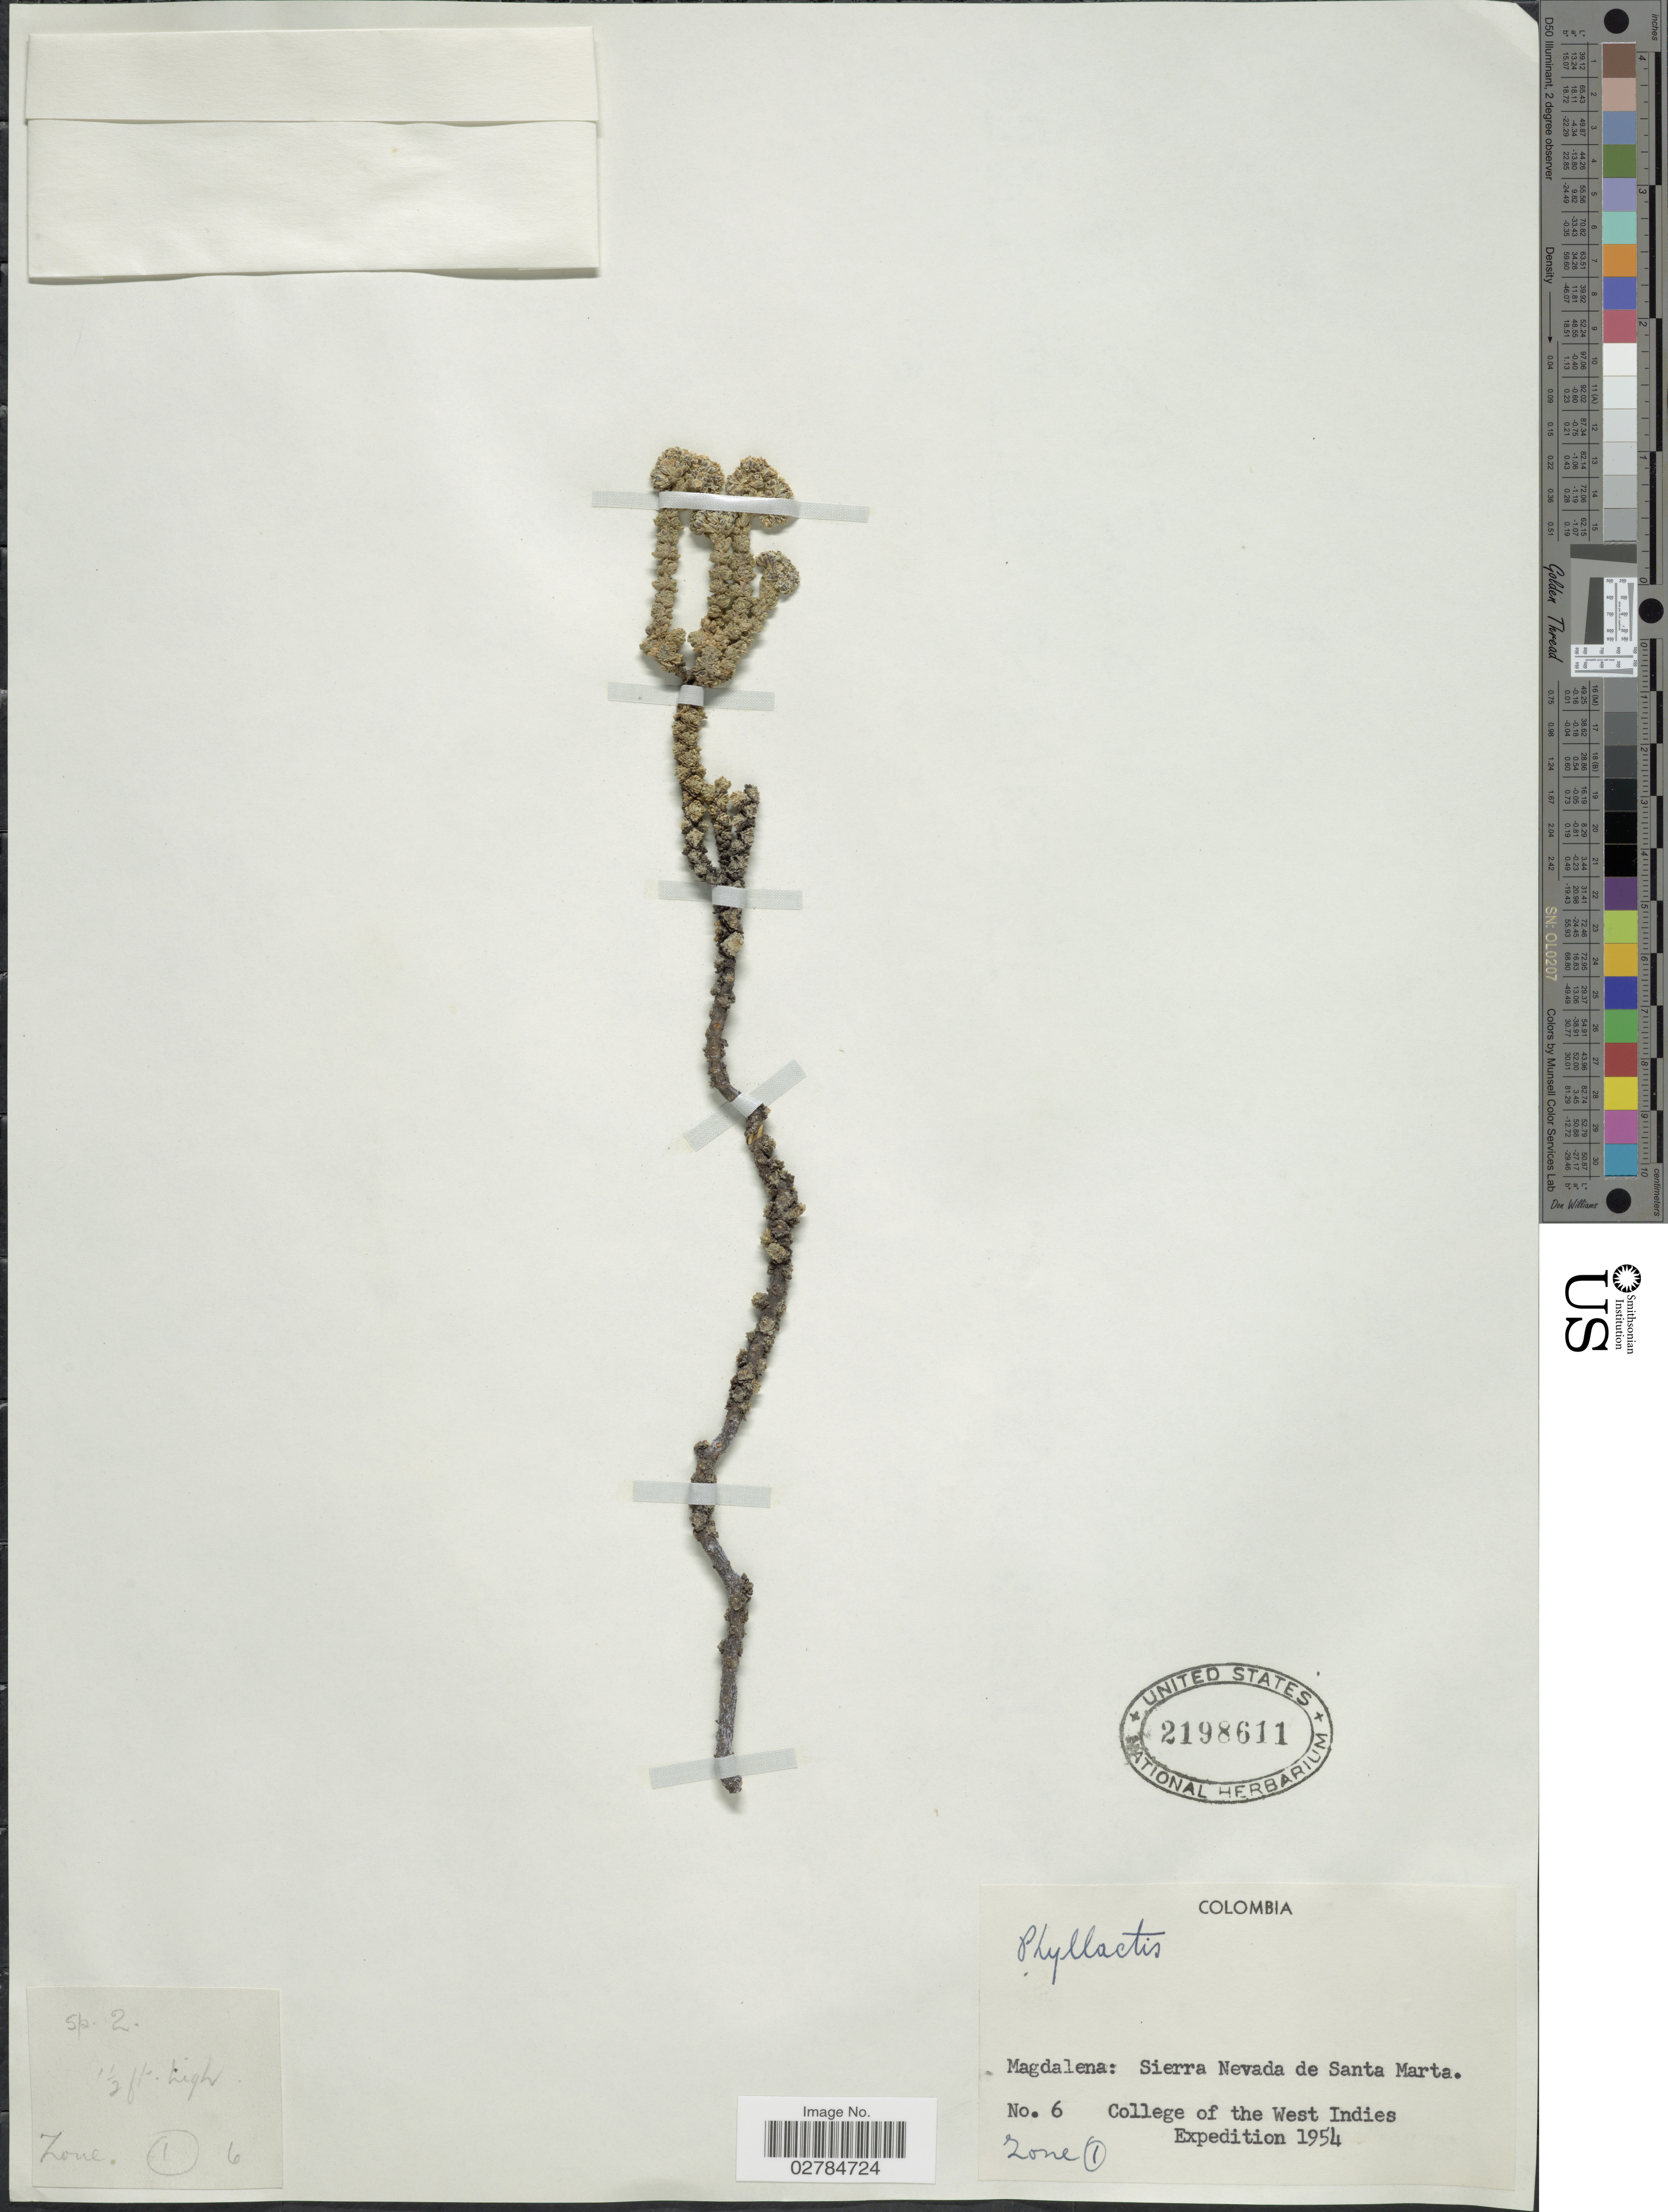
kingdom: Plantae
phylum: Tracheophyta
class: Magnoliopsida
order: Dipsacales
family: Caprifoliaceae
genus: Valeriana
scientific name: Valeriana karstenii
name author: Briq.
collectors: College of the West Indies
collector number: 6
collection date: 1954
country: Colombia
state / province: Magdalena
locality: Sierra Nevada de Santa Marta.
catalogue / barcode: US 2198611